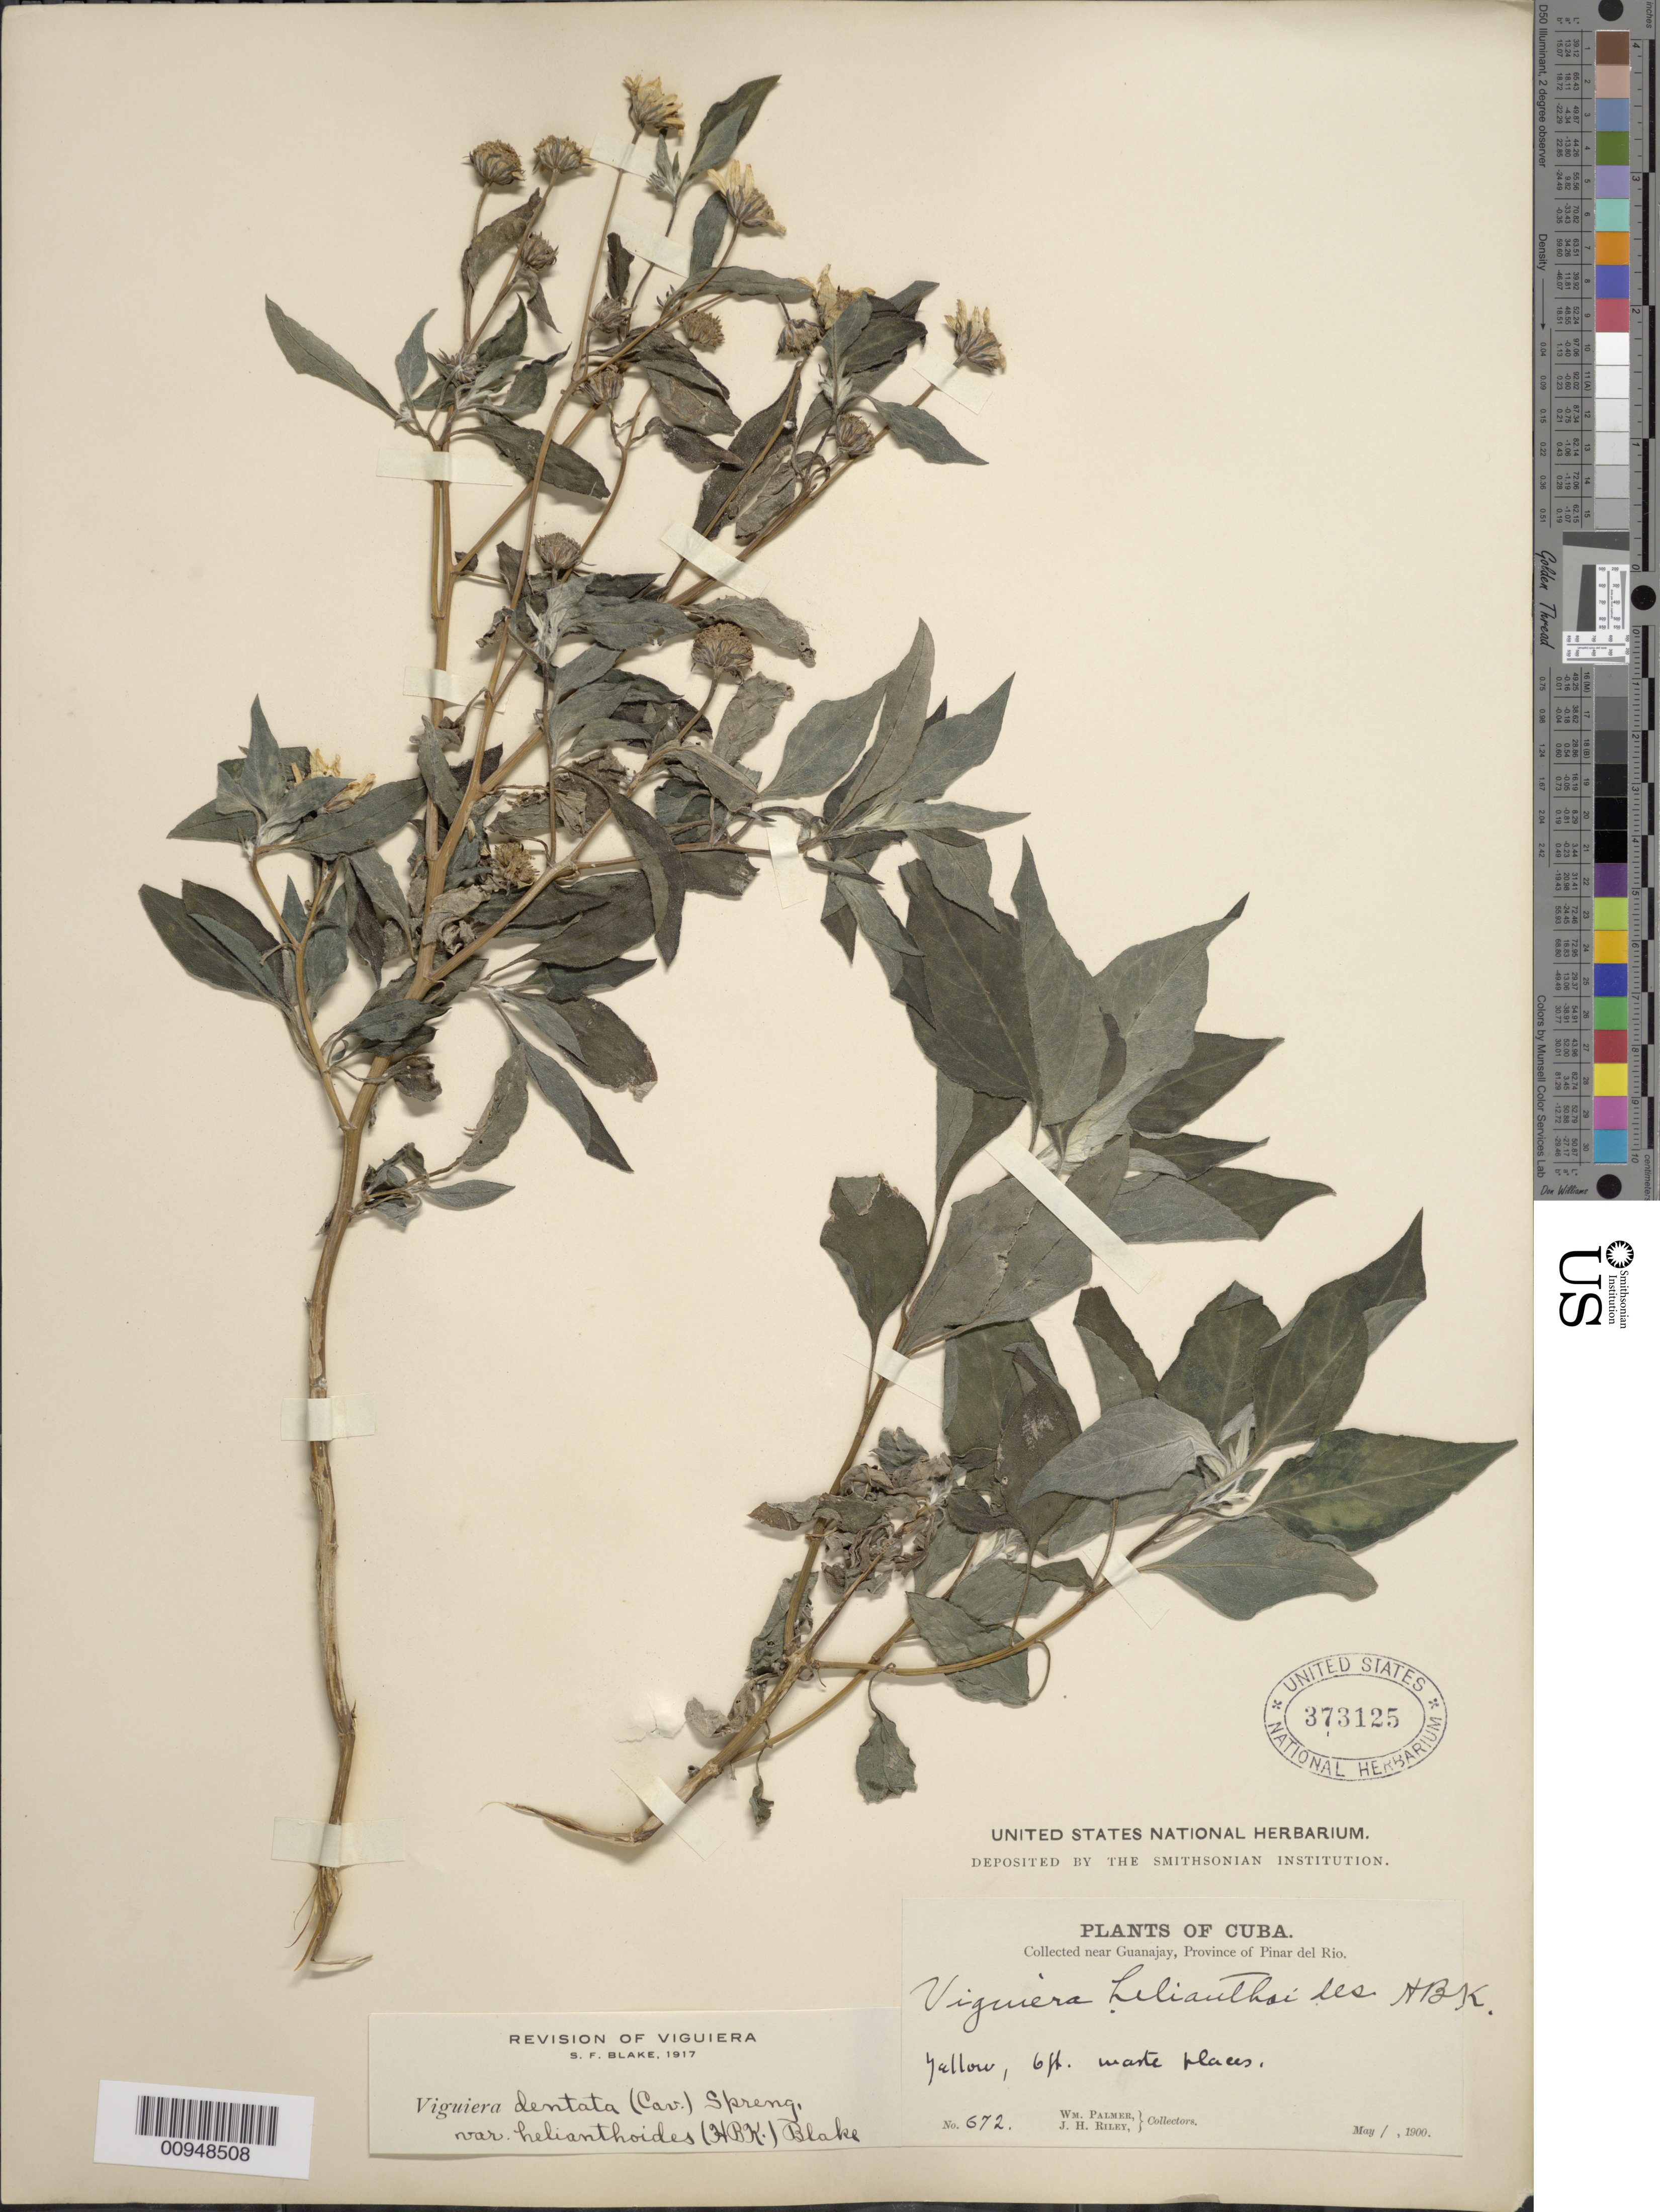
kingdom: Plantae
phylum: Tracheophyta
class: Magnoliopsida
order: Asterales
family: Asteraceae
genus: Viguiera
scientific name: Viguiera dentata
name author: (Cav.) Spreng.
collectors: W. Palmer & J. H. Riley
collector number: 672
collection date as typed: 01 May 1900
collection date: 1900-05-01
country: Cuba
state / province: Pinar del Rio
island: Cuba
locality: Near Guanajay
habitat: Waste places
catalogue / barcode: US 373125